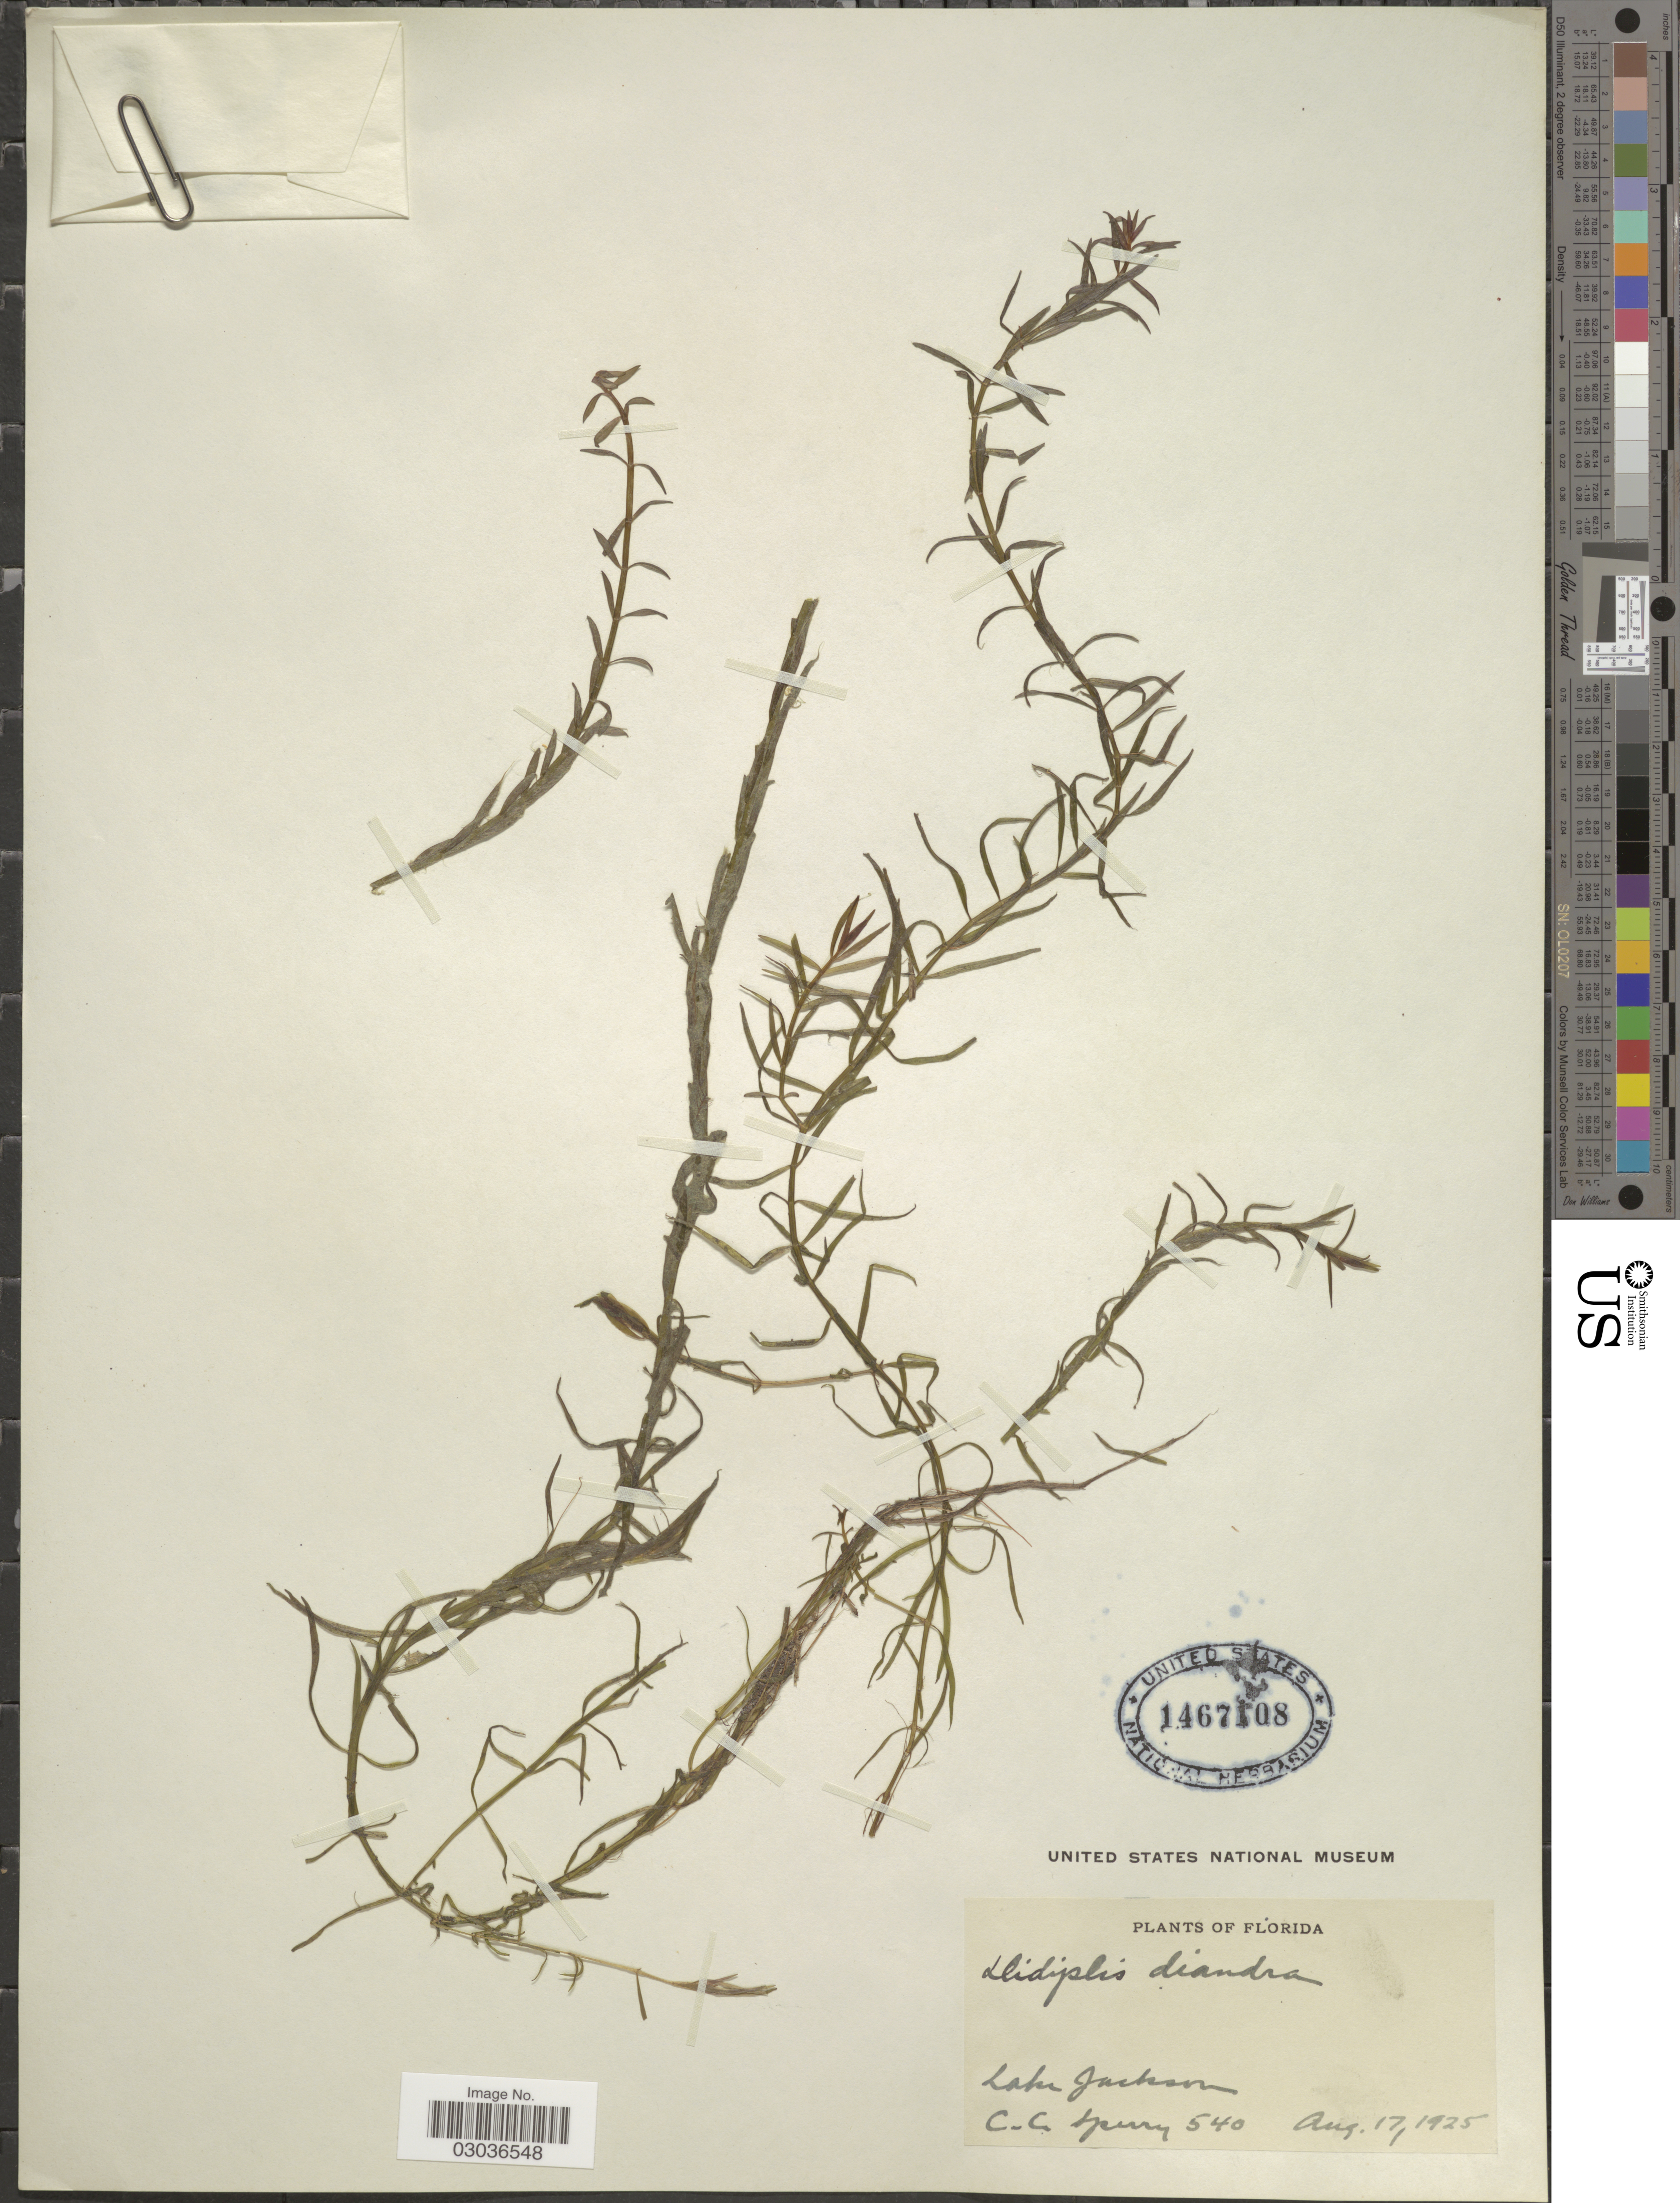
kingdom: Plantae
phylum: Tracheophyta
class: Magnoliopsida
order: Myrtales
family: Lythraceae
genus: Didiplis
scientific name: Didiplis diandra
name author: (Nutt. ex DC.) Alph. Wood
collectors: C. C. Sperry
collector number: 540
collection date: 1925-08-17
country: United States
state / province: Florida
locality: Lake Jackson.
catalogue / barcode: US 1467108